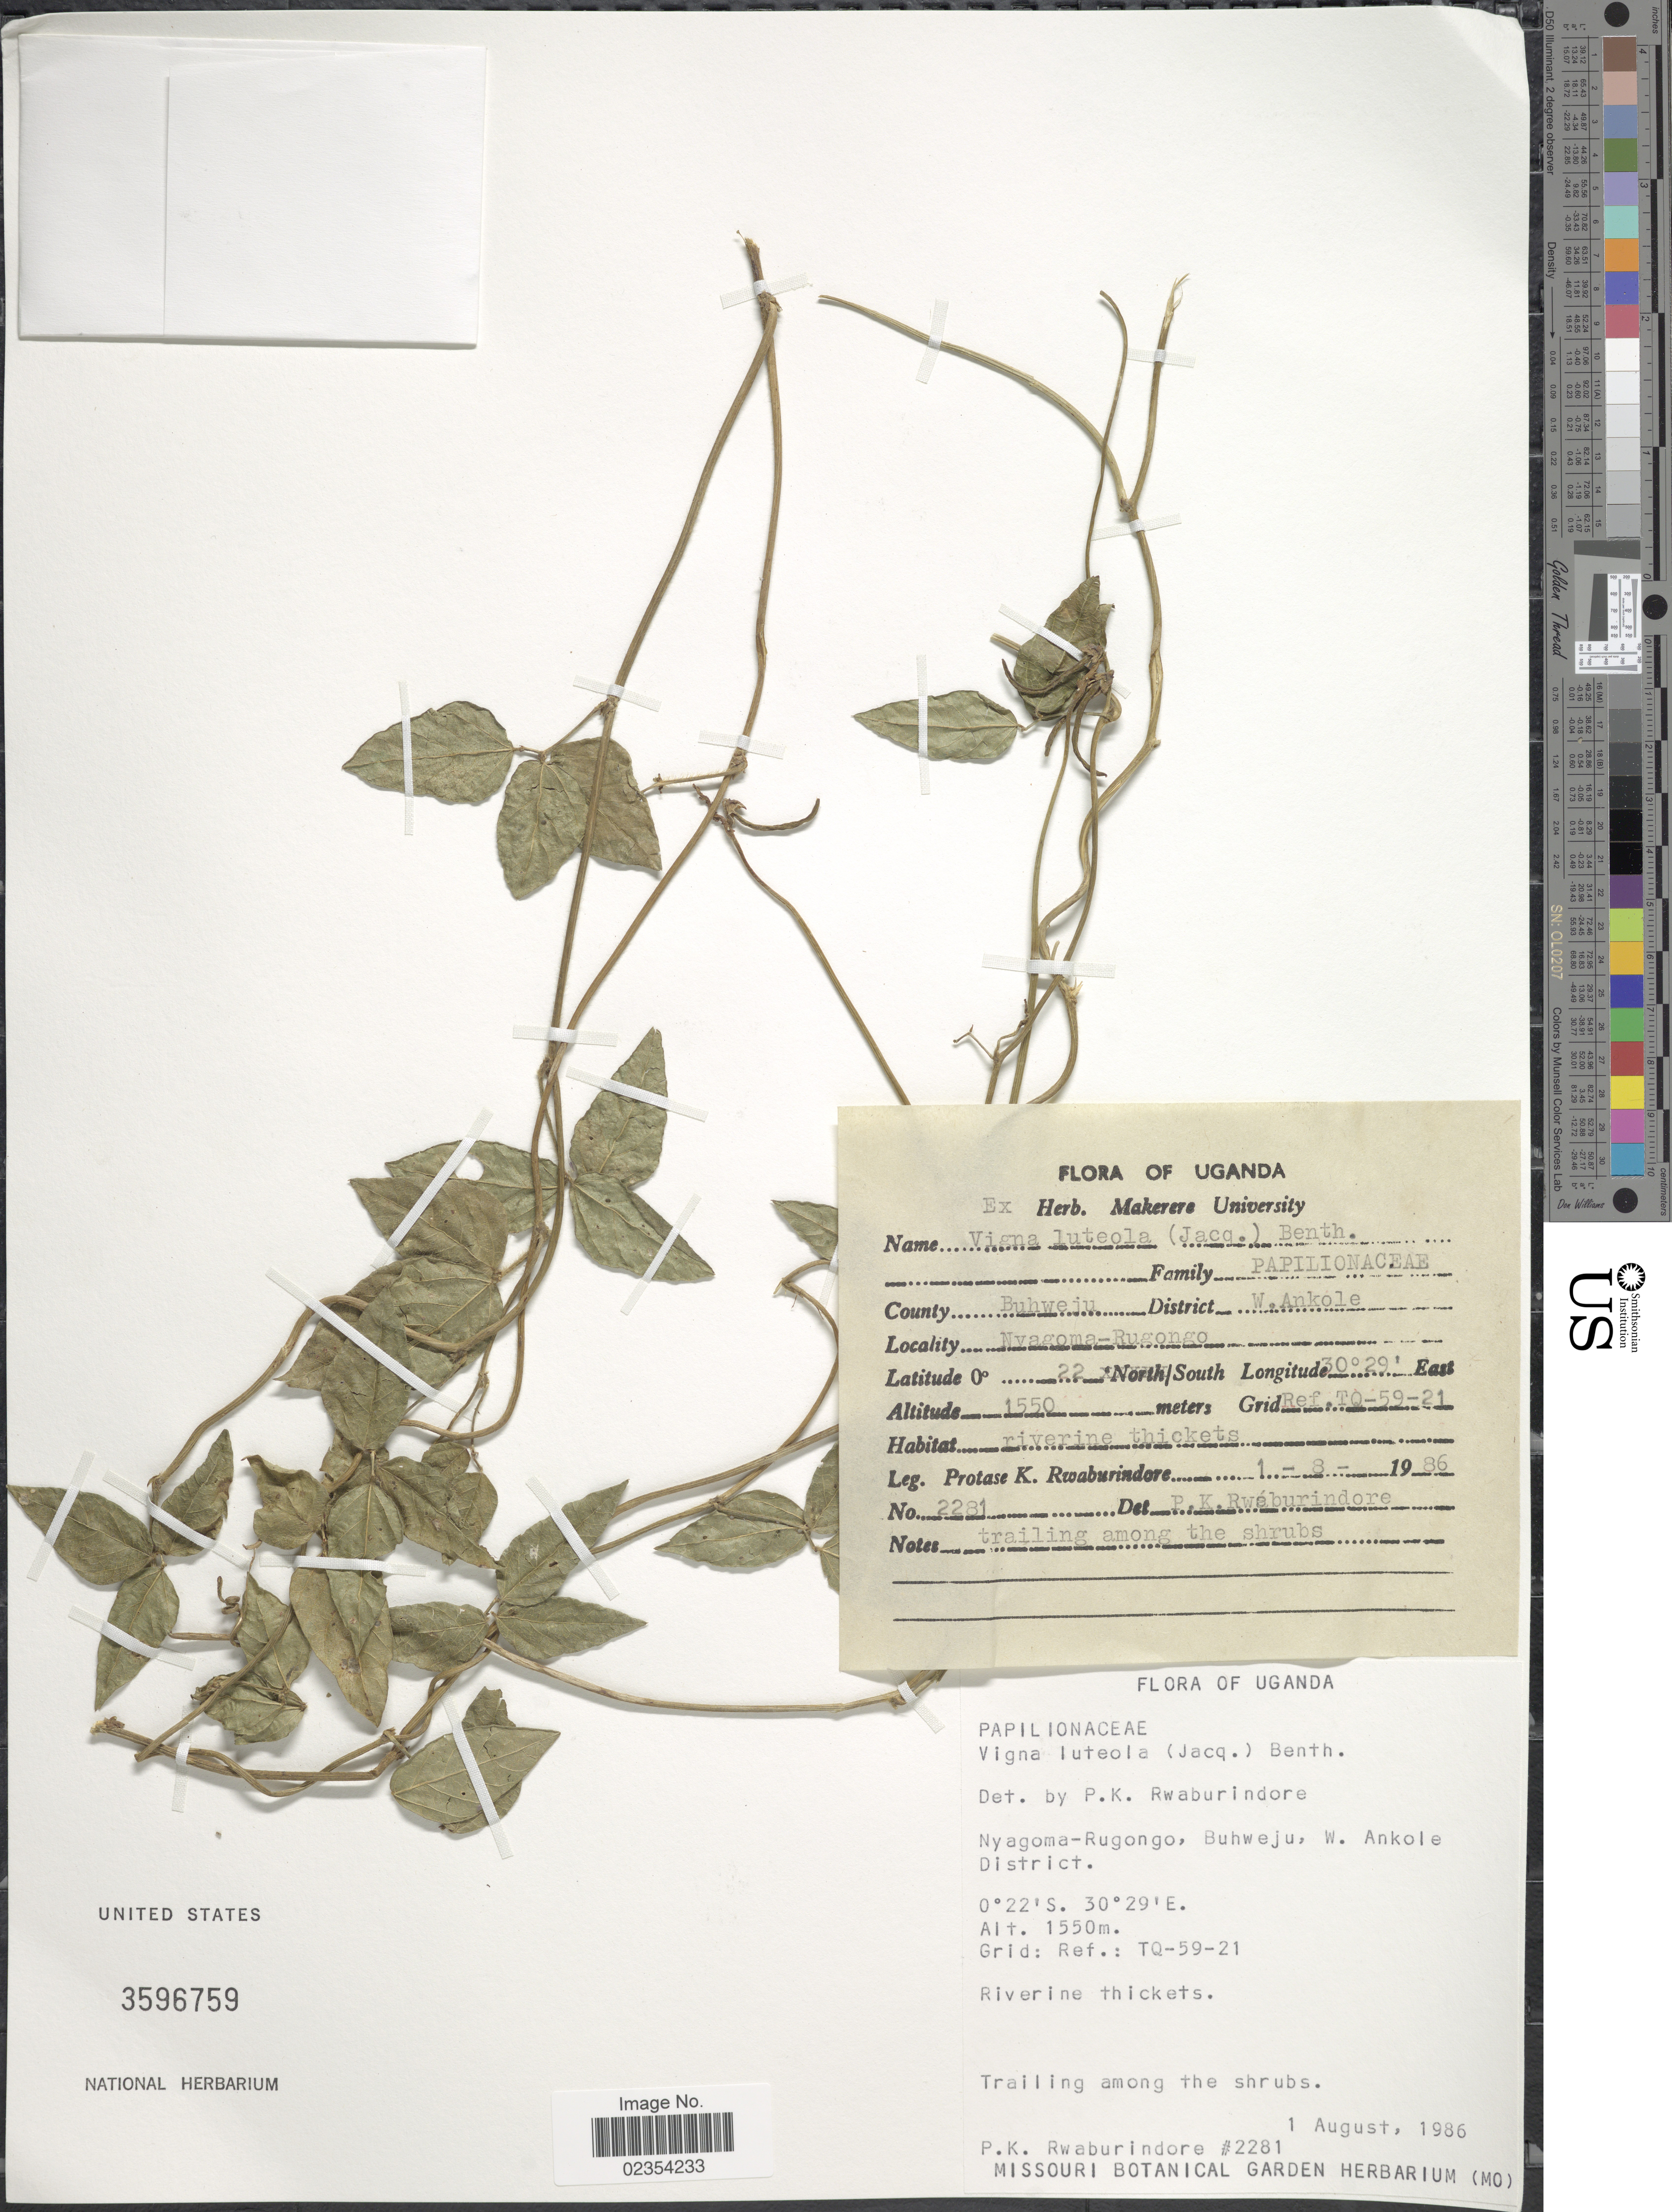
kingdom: Plantae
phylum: Tracheophyta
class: Magnoliopsida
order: Fabales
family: Fabaceae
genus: Vigna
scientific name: Vigna luteola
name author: (Jacq.) Benth.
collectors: P. Rwaburindore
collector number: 2281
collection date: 1986-08-01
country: Uganda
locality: County Buhweju, District W. Ankole, Nyagoma-Rugongo, riverine thickets, Grid Ref TQ-59-21.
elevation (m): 1550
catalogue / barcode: US 3596759